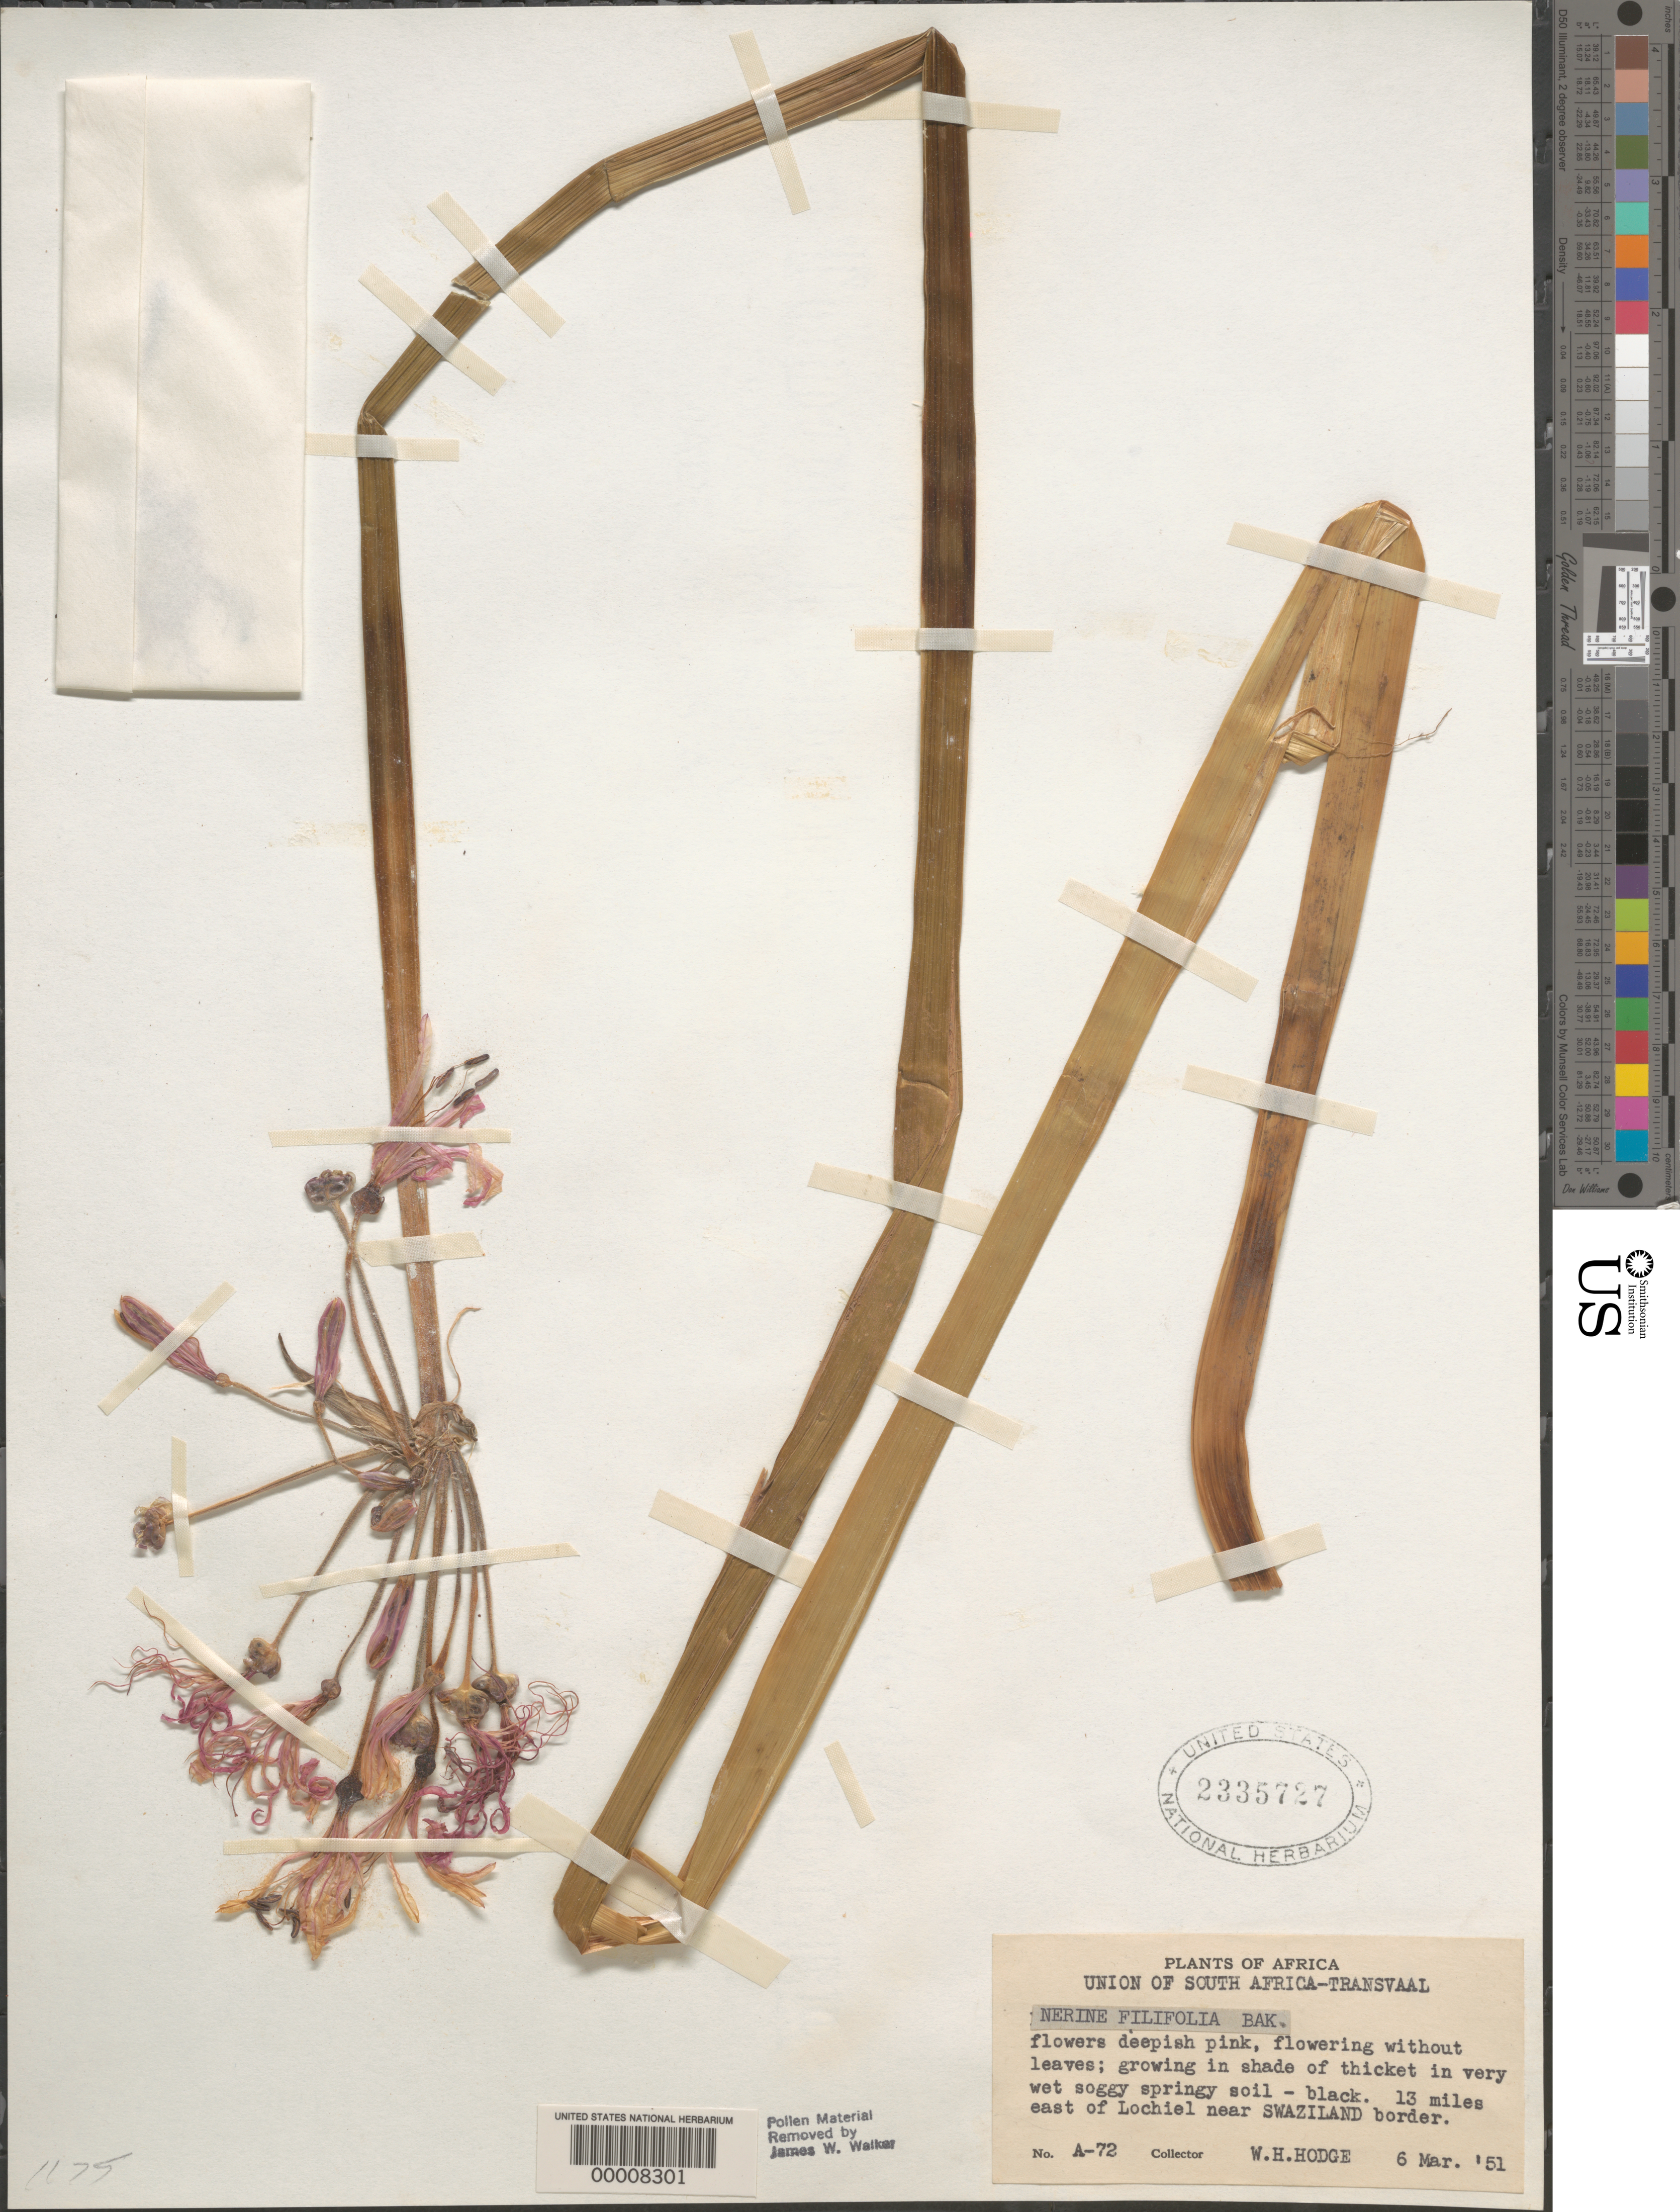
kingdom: Plantae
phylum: Tracheophyta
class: Liliopsida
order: Asparagales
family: Amaryllidaceae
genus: Nerine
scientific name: Nerine filifolia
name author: Baker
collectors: W. Hodge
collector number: A-72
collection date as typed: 06 Mar 1951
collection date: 1951-03-06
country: South Africa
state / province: Mpumalanga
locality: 13 mi. e of locheil near swaziland border. Transvaal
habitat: In shade of thicket in very wet soggy springy soil - black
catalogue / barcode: US 2335727